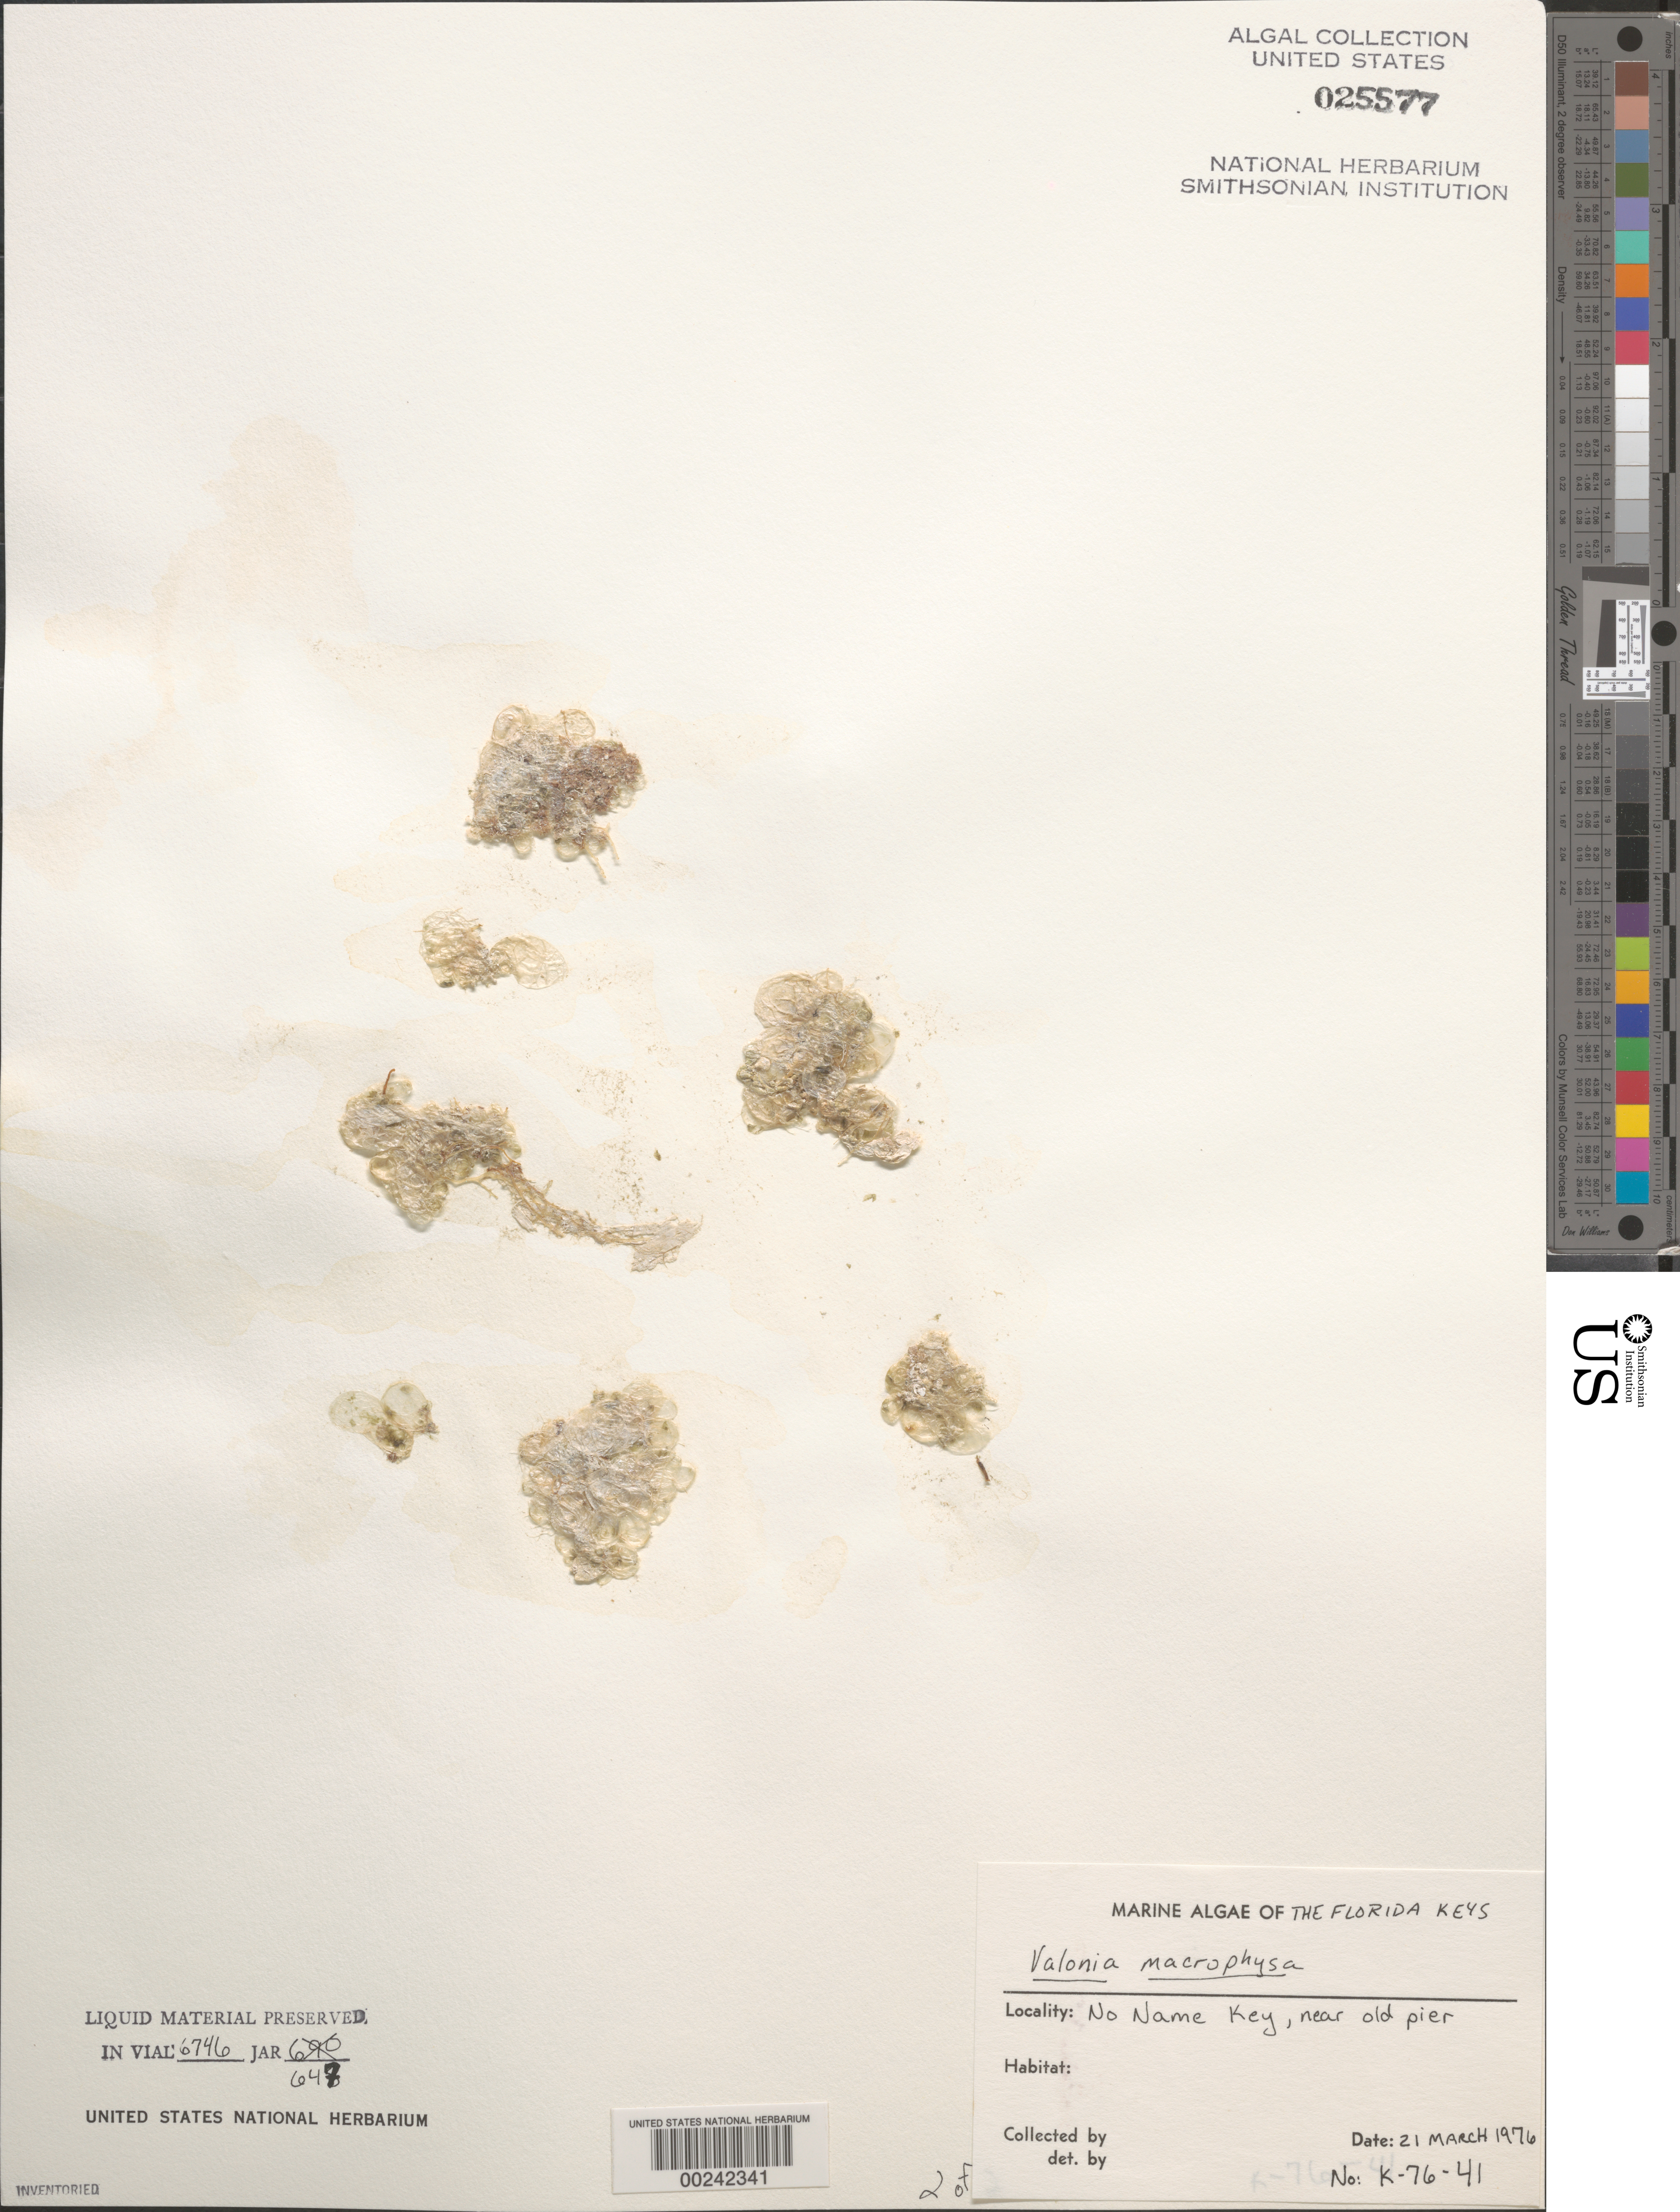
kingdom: Plantae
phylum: Chlorophyta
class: Ulvophyceae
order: Siphonocladales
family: Valoniaceae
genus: Valonia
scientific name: Valonia macrophysa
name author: Kütz.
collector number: K-76-41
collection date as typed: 21 Mar 1976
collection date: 1976-03-21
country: United States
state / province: Florida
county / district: Monroe County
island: No Name Key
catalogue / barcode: US 25577